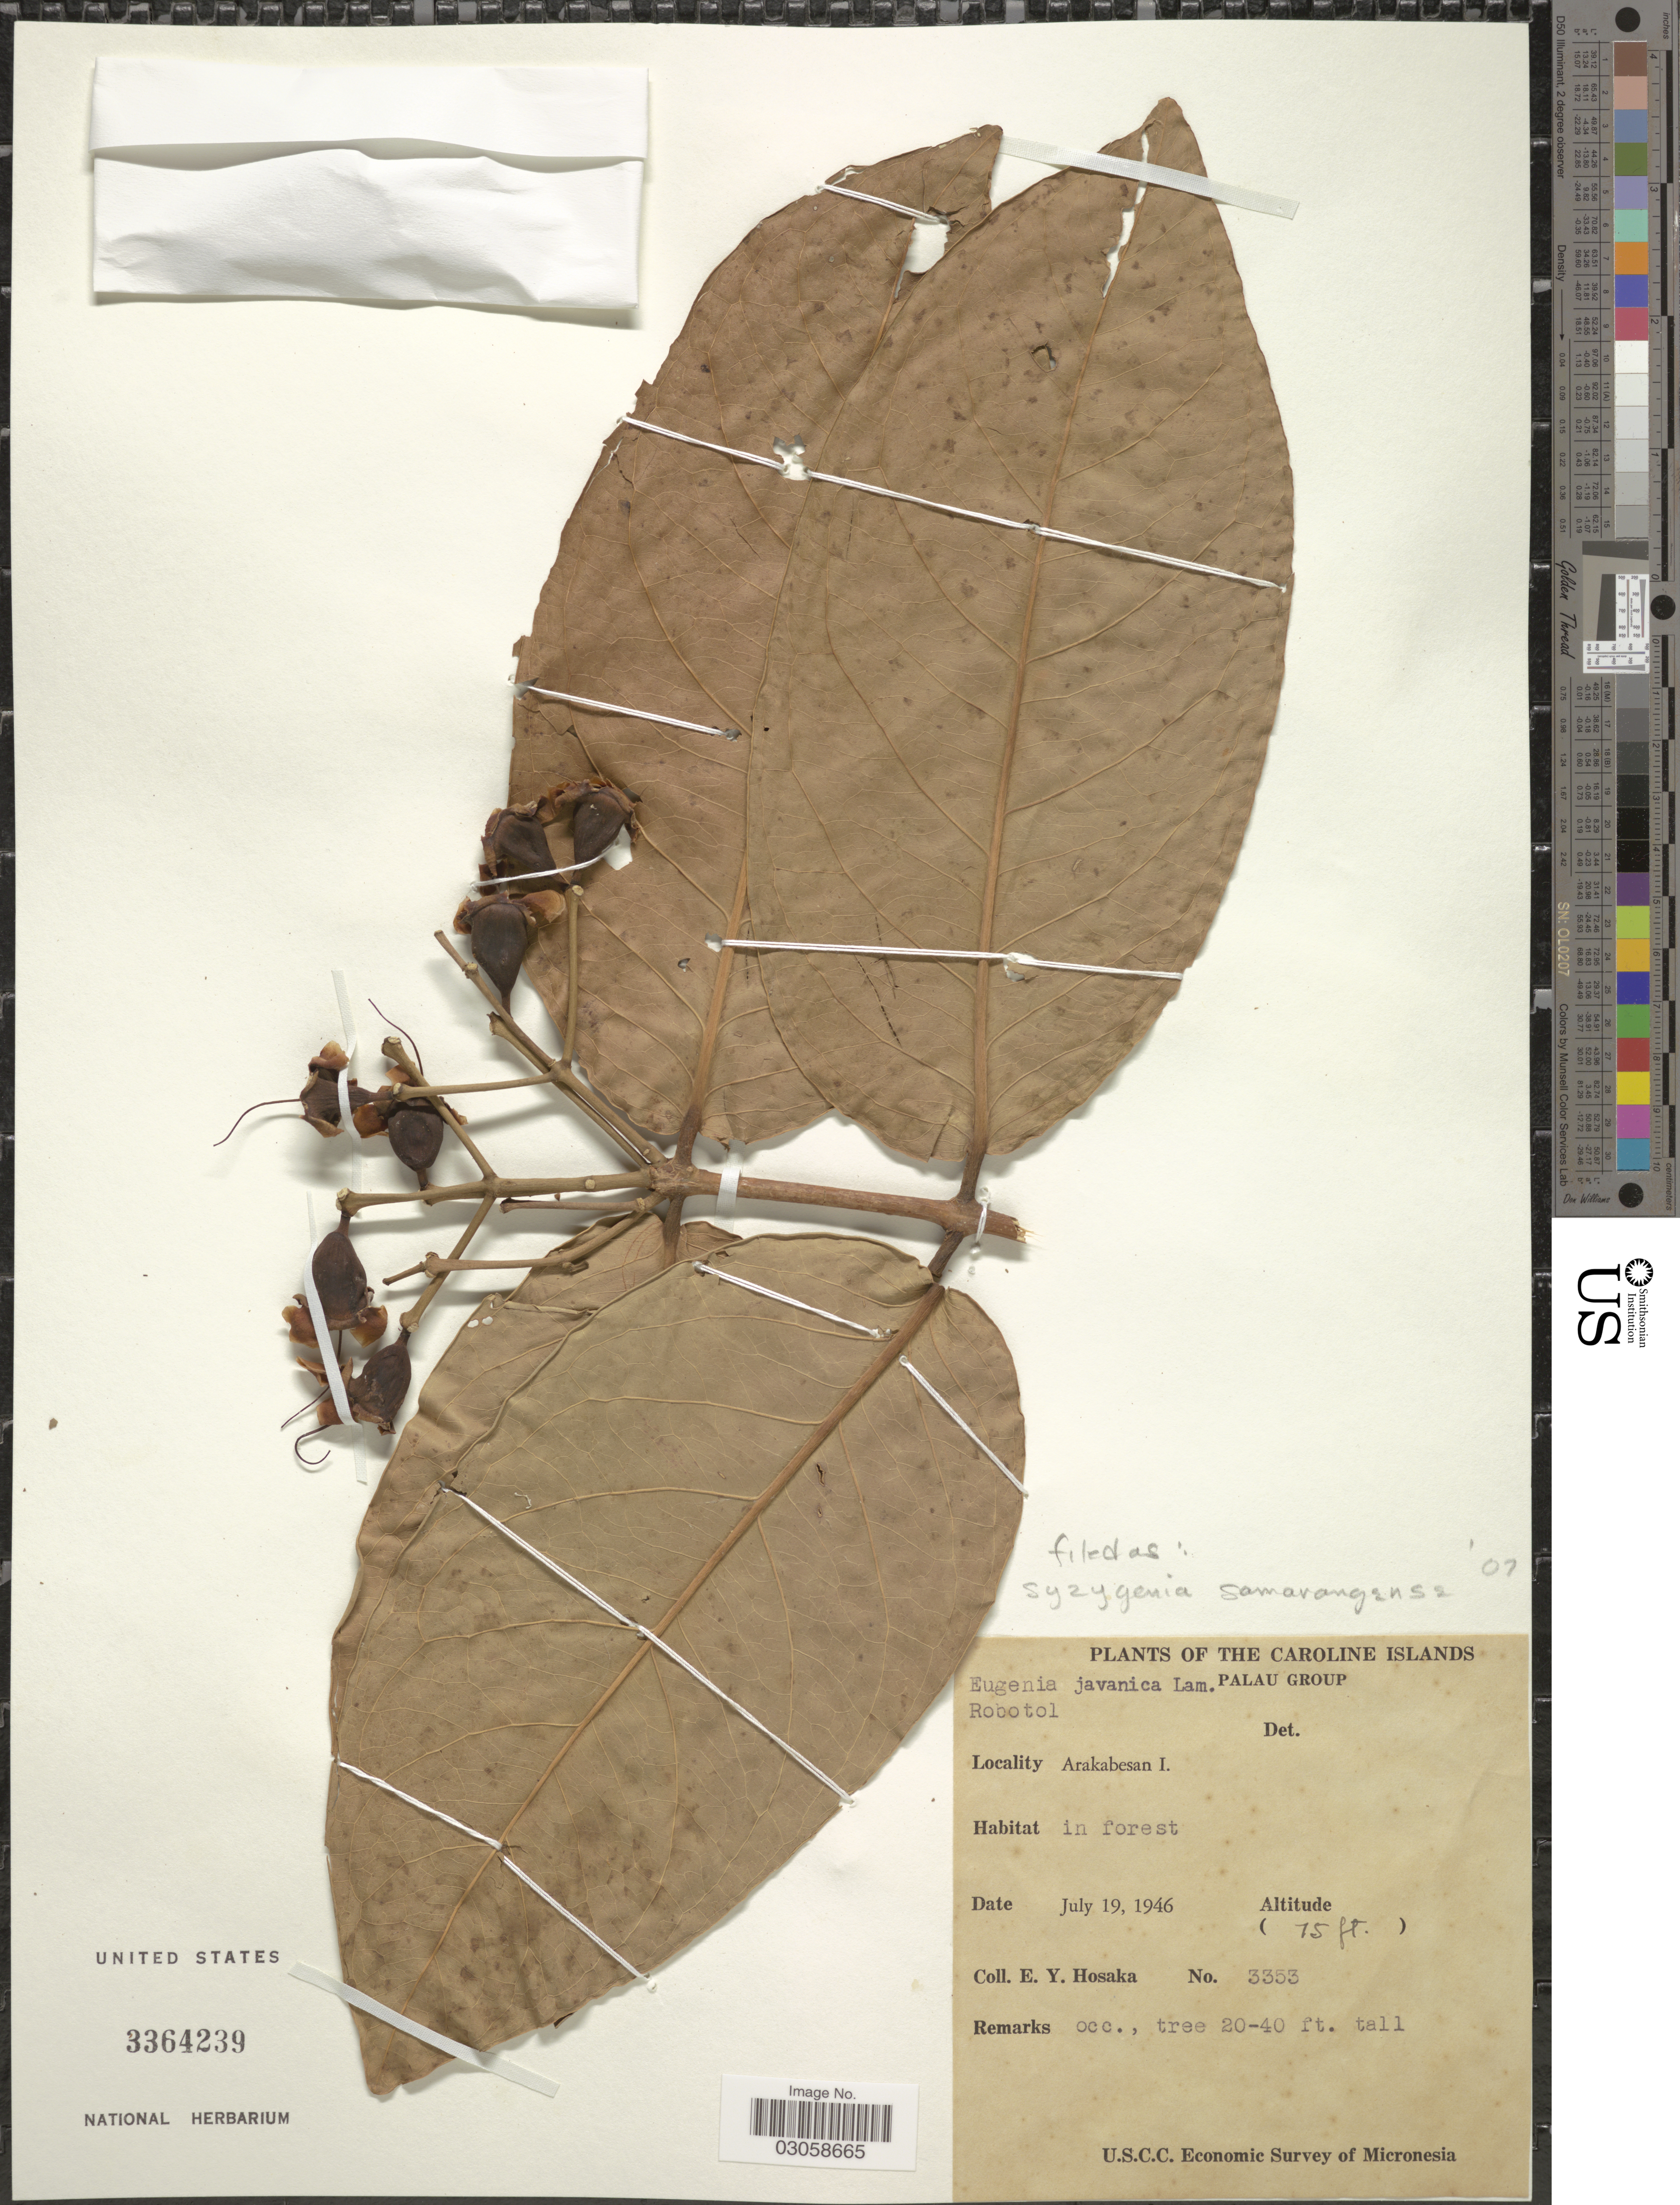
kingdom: Plantae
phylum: Tracheophyta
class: Magnoliopsida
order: Myrtales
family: Myrtaceae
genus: Syzygium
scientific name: Syzygium samarangense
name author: (Blume) Merr. & L.M. Perry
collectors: E. Y. Hosaka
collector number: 3353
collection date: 1946-07-19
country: Palau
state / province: Koror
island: Ngerekebesang [Arakabesan]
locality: Caroline Islands. Palau Group. Arakabesan I. In forest.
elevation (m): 23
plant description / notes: Cited by Byng et al., Phytotaxa 427(2): 124. 2019.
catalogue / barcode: US 3364239